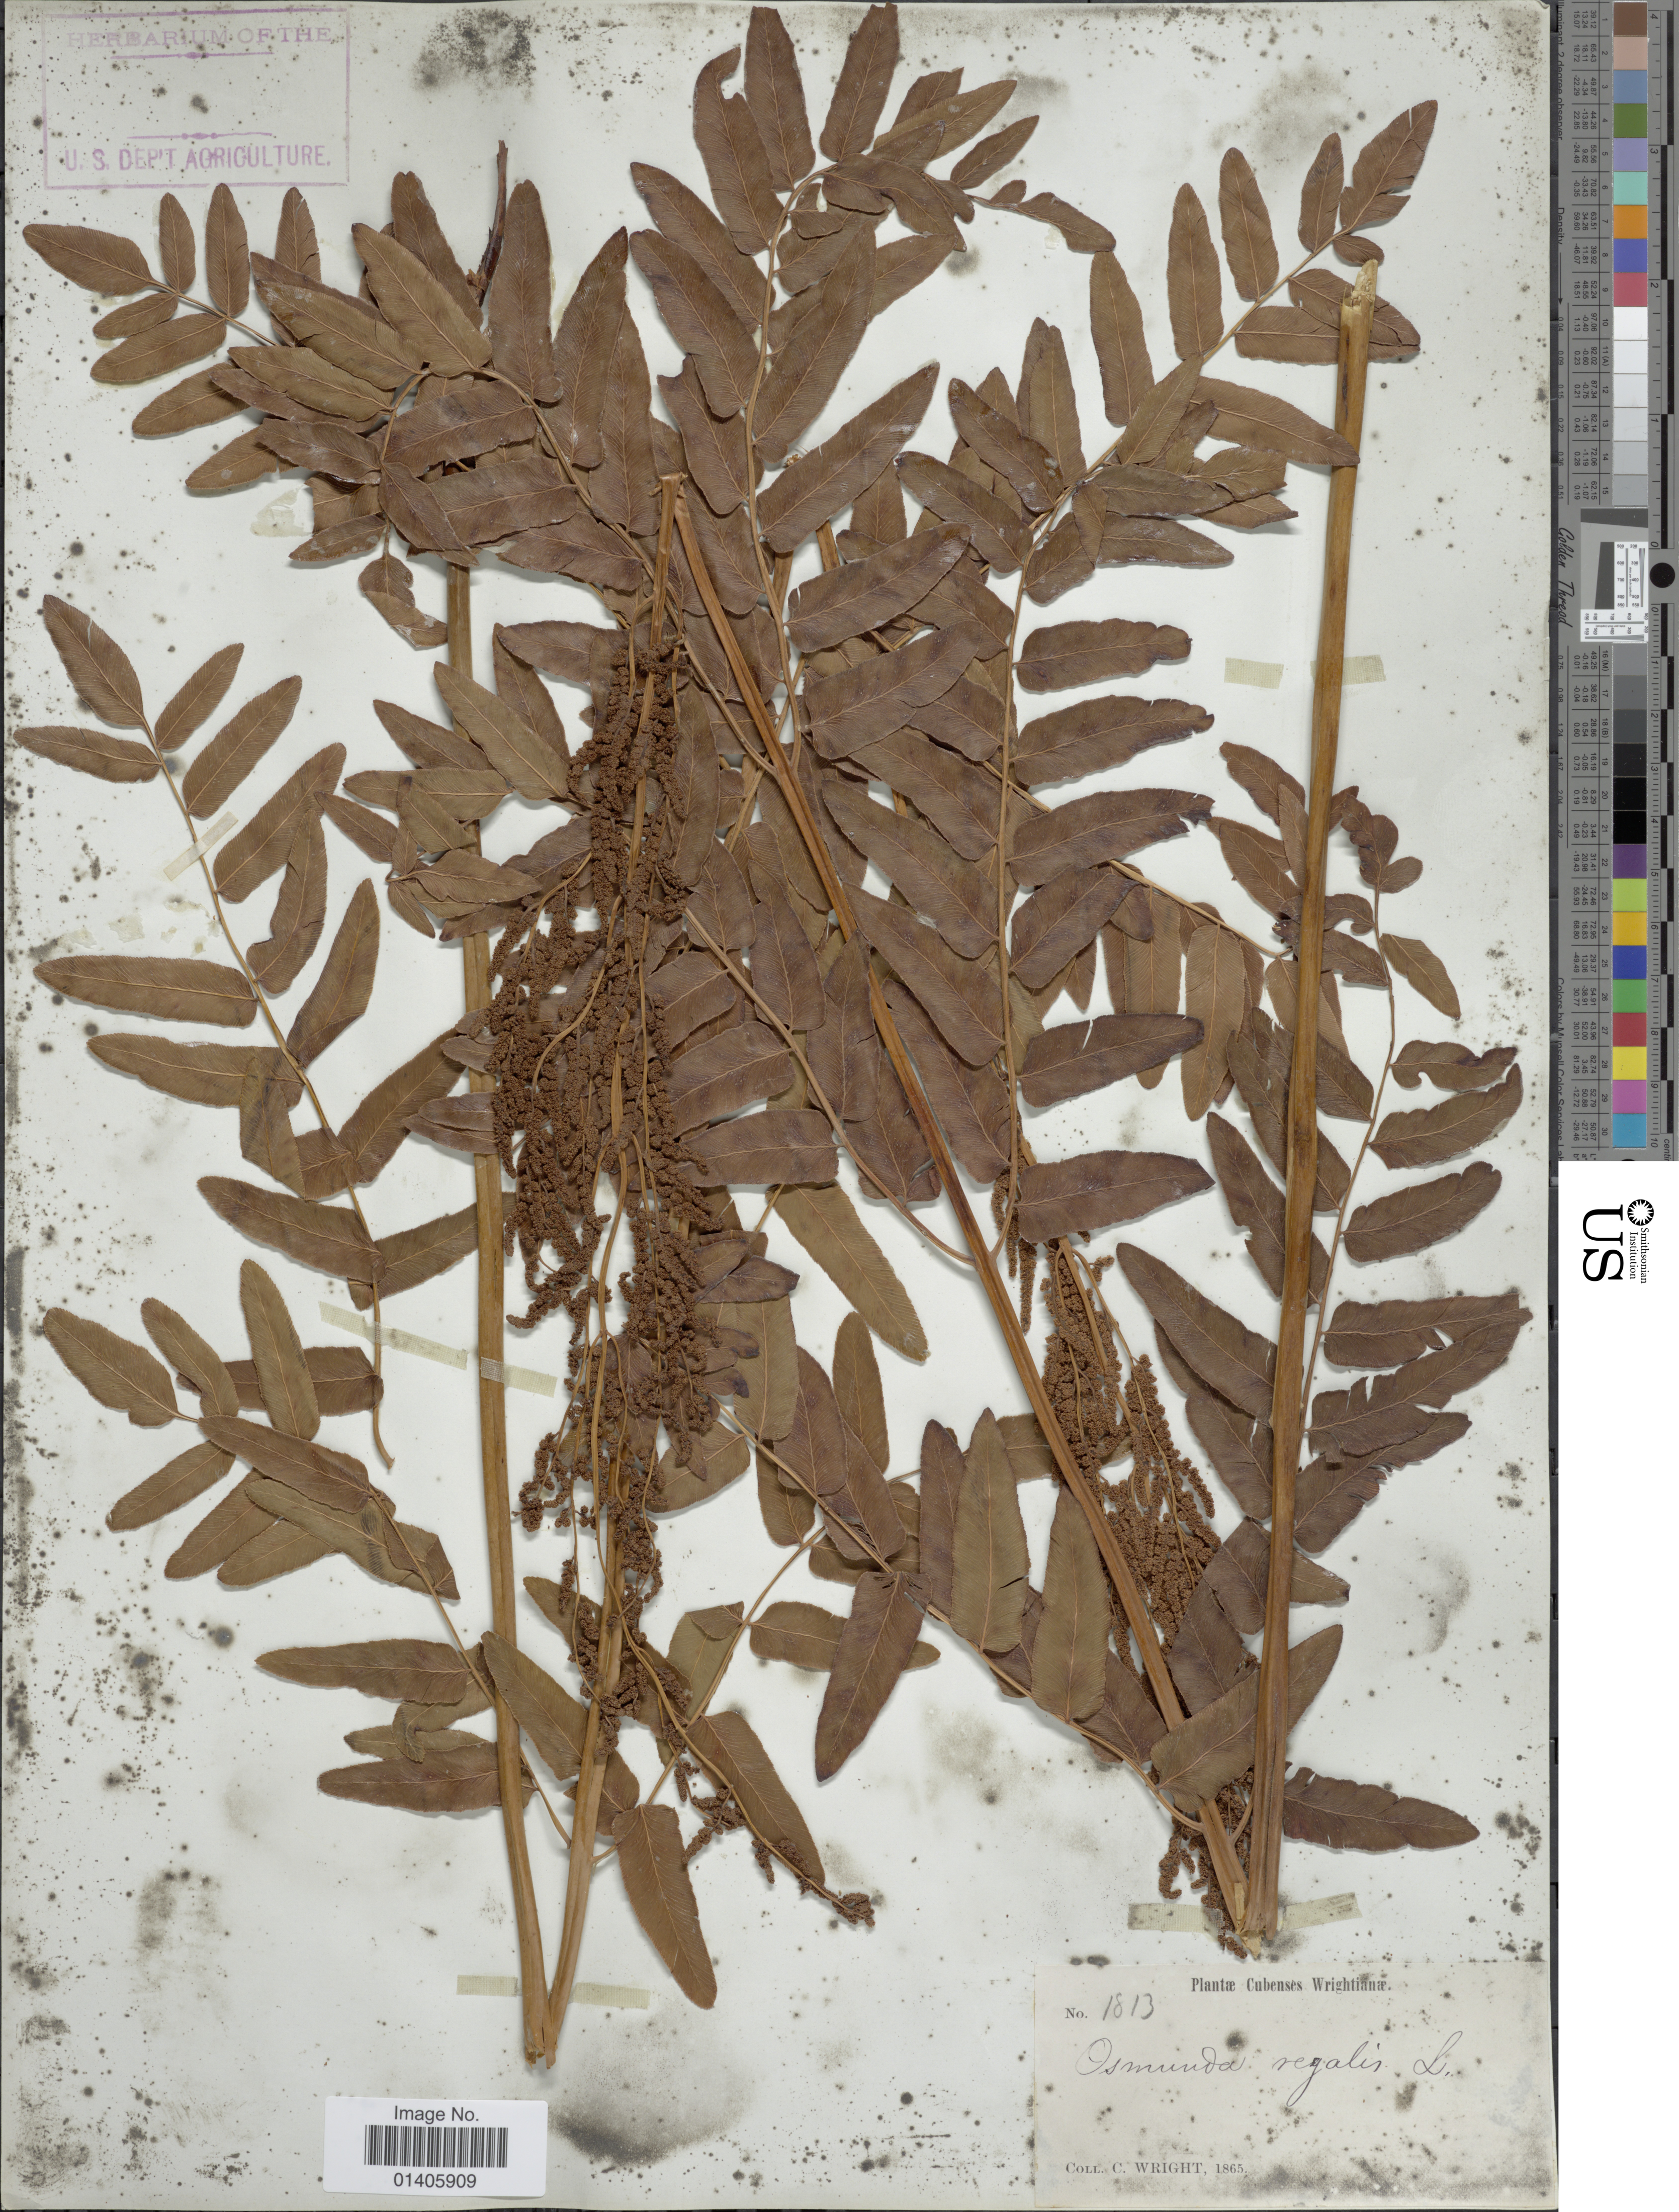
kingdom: Plantae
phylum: Tracheophyta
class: Polypodiopsida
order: Osmundales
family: Osmundaceae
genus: Osmunda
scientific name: Osmunda regalis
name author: L.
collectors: C. Wright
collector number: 1813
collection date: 1865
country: Cuba